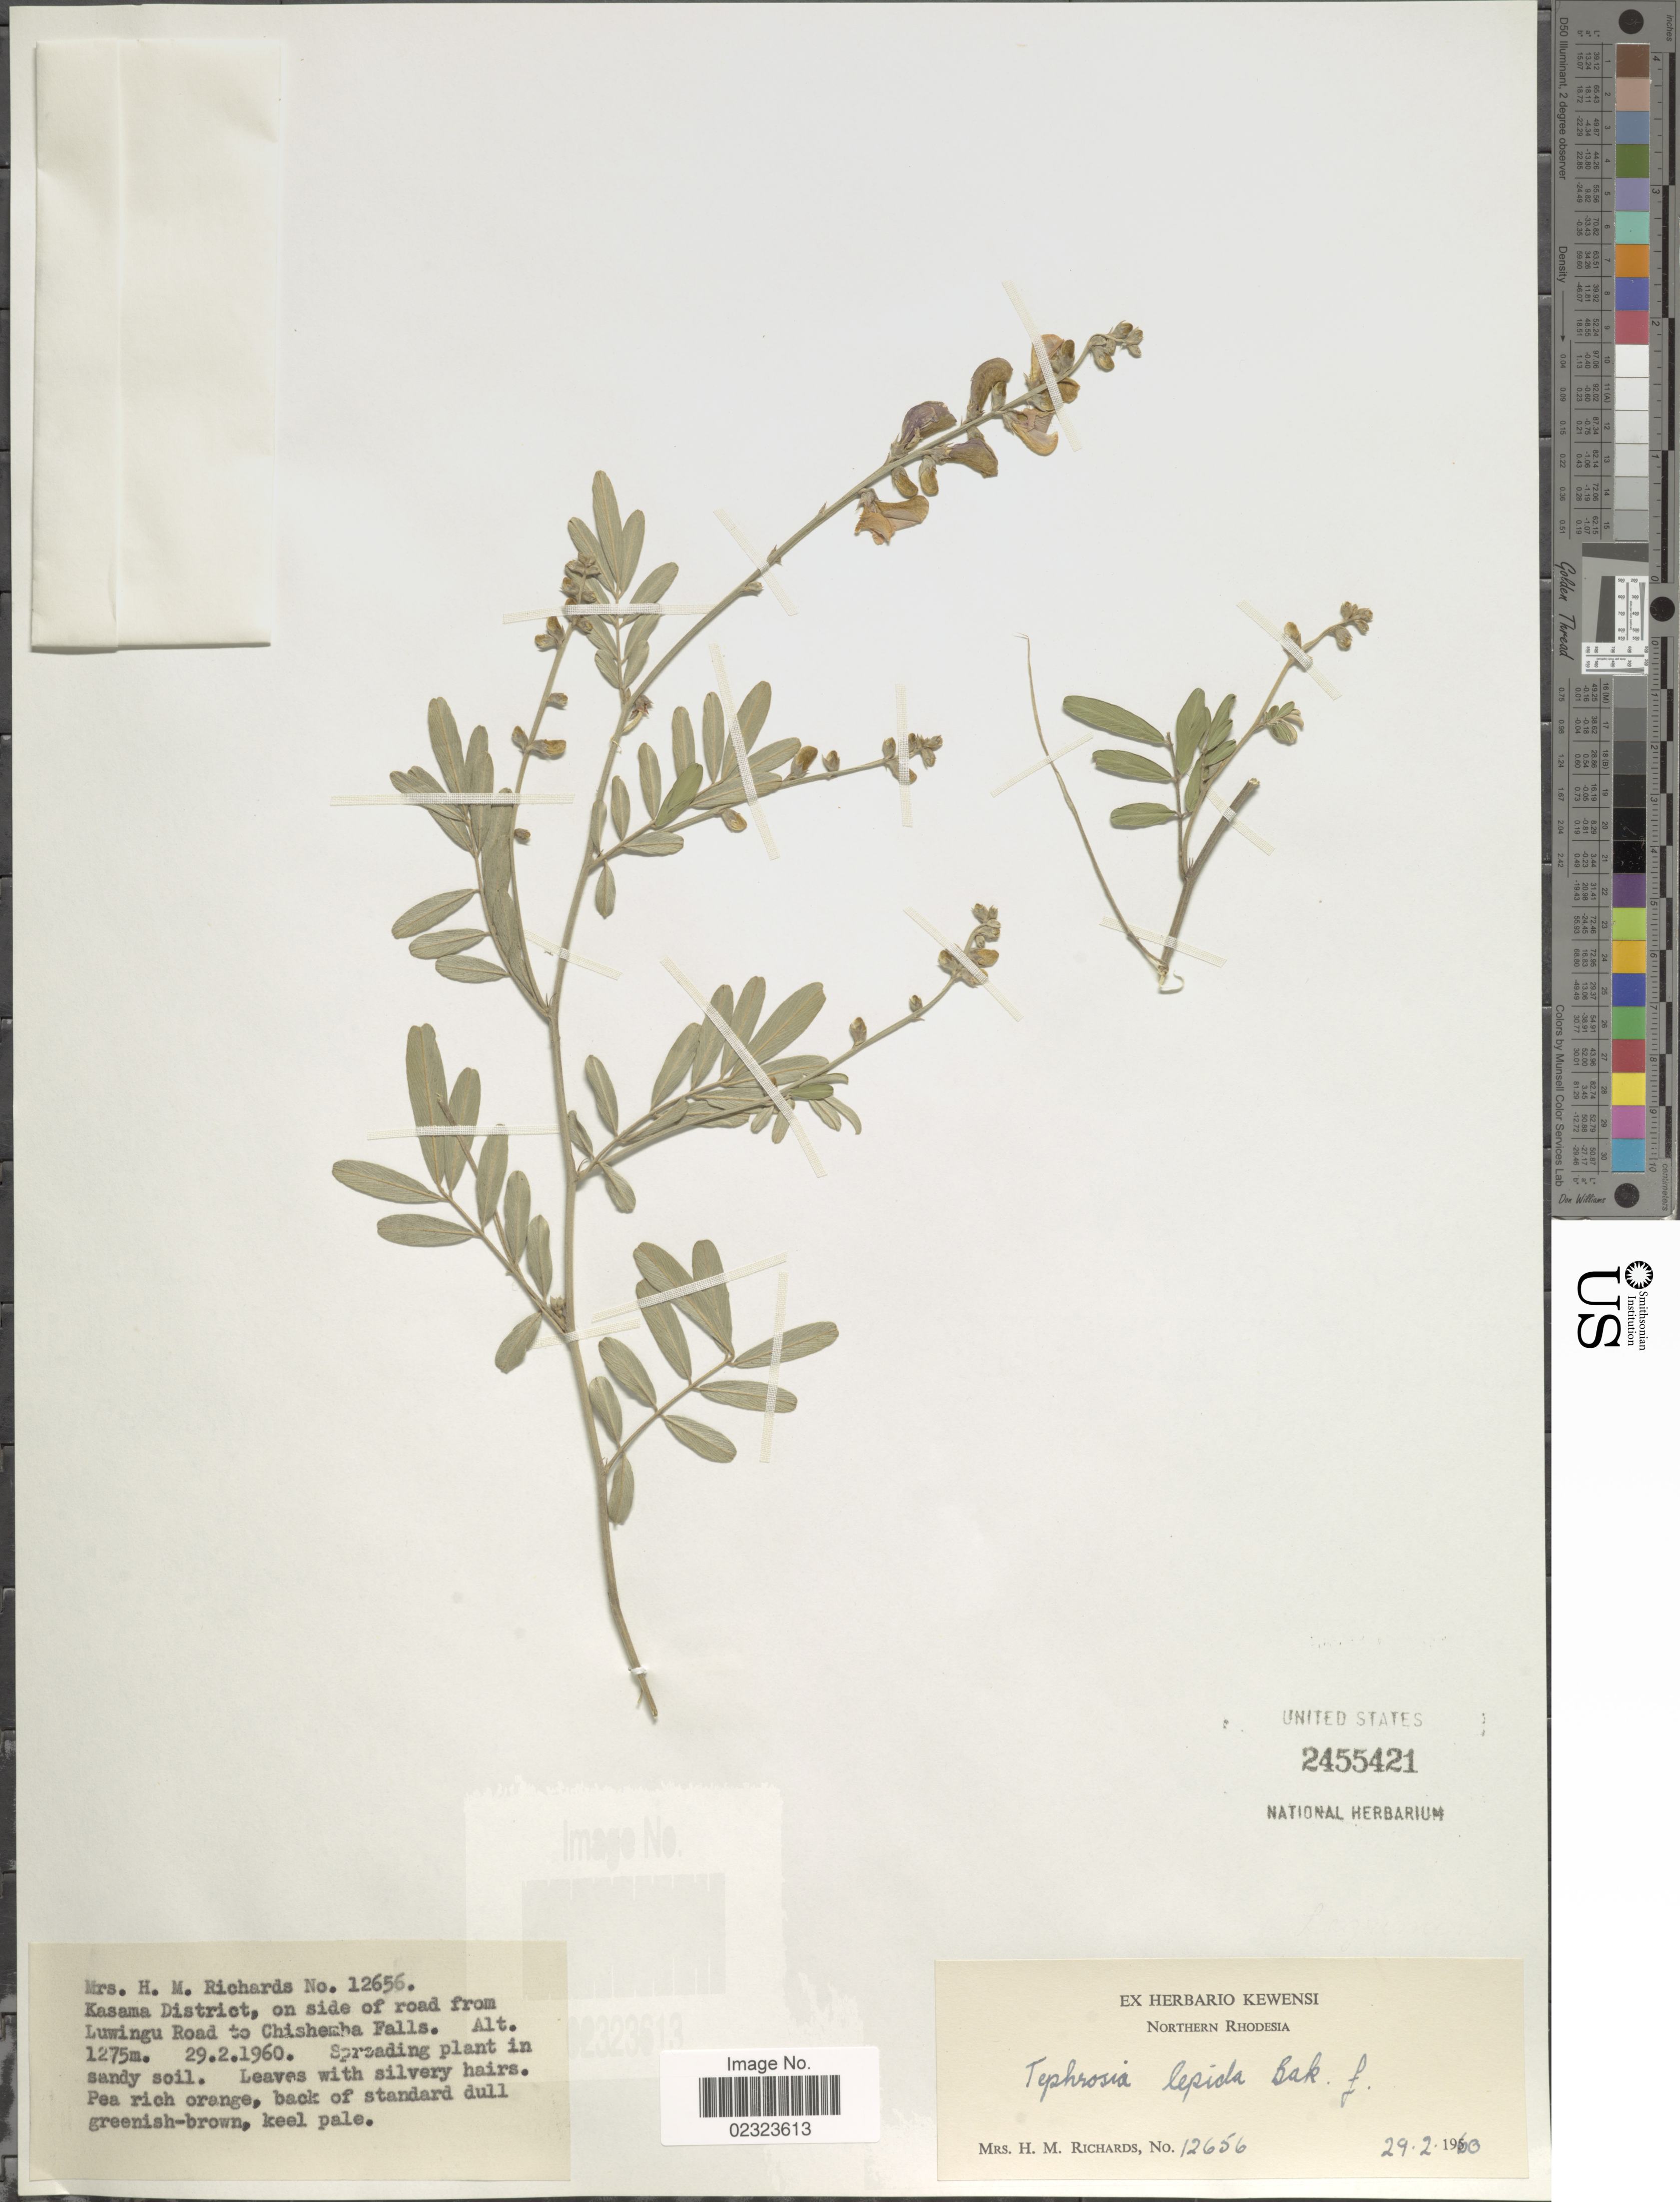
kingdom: Plantae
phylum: Tracheophyta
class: Magnoliopsida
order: Fabales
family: Fabaceae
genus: Tephrosia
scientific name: Tephrosia lepida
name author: Baker f.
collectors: H. Richards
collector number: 12656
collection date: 1960-02-29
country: Zambia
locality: Northern Rhodesia, Kasama District, on side of road from Luwingu Road to Chishemba Falls.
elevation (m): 1275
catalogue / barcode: US 2455421